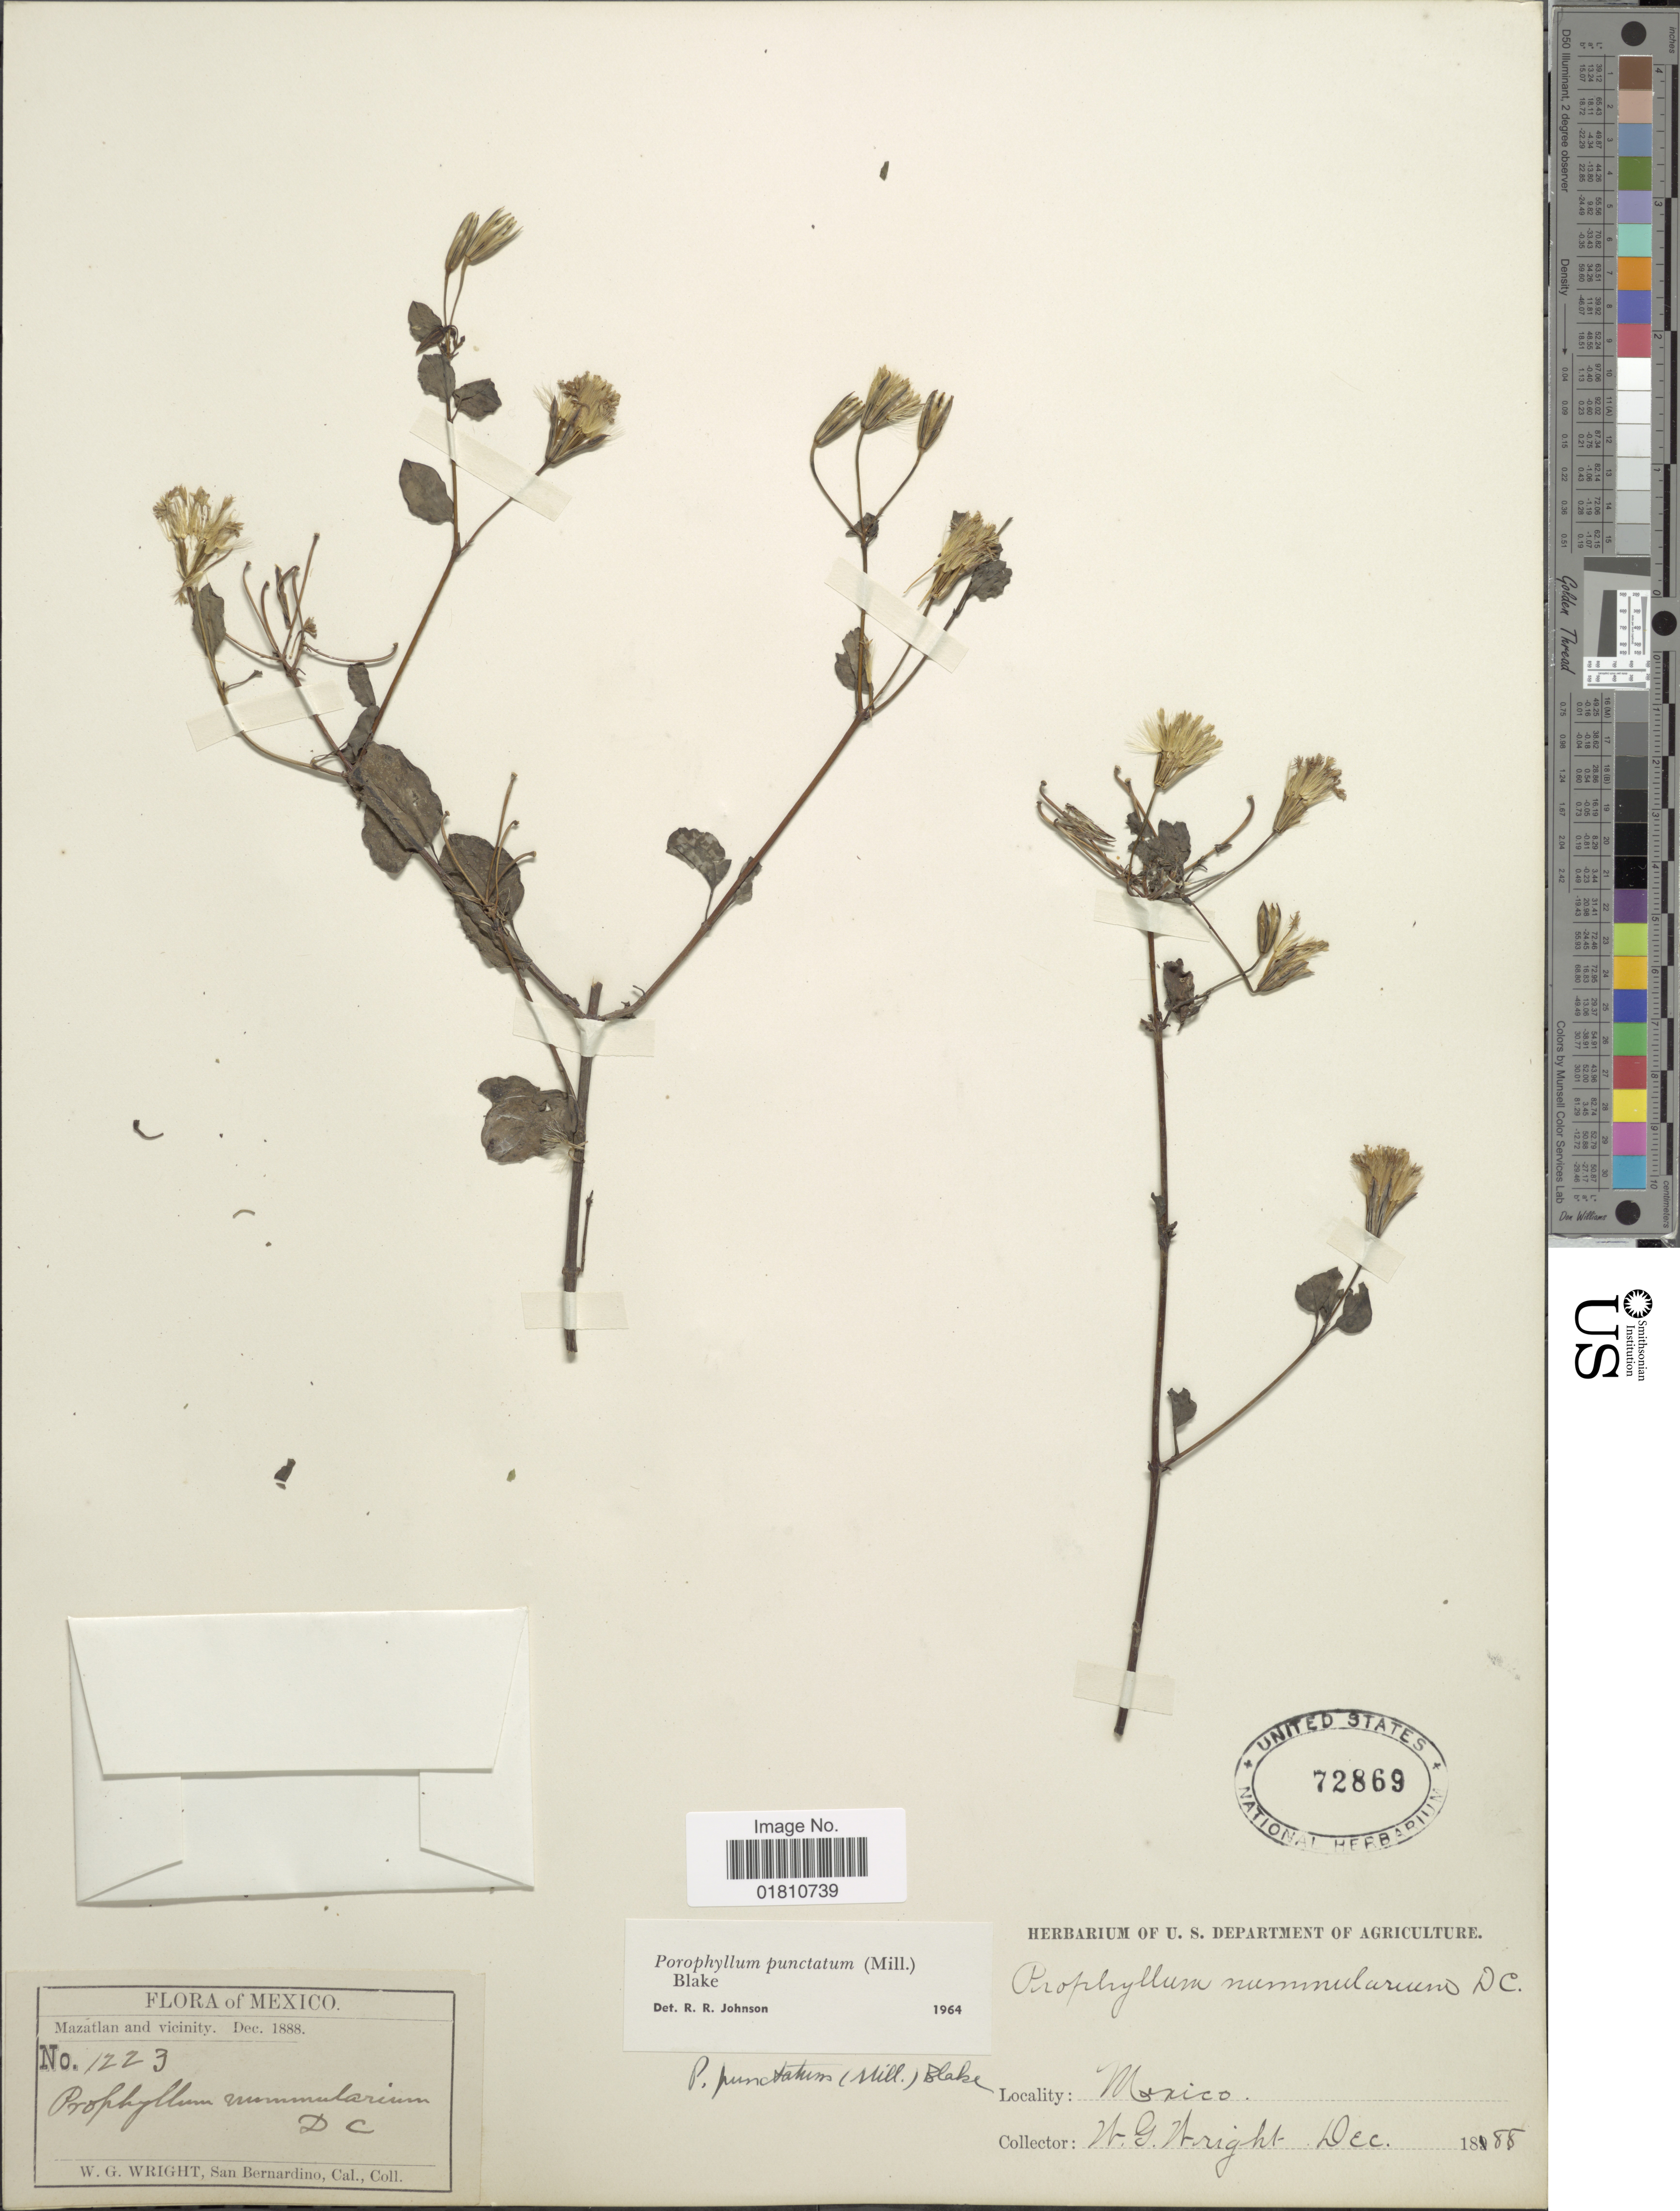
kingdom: Plantae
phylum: Tracheophyta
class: Magnoliopsida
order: Asterales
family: Asteraceae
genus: Porophyllum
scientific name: Porophyllum punctatum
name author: (Mill.) S.F. Blake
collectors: W. G. Wright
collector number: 1223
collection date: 1888-12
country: Mexico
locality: Mazatlan.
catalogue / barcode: US 72869